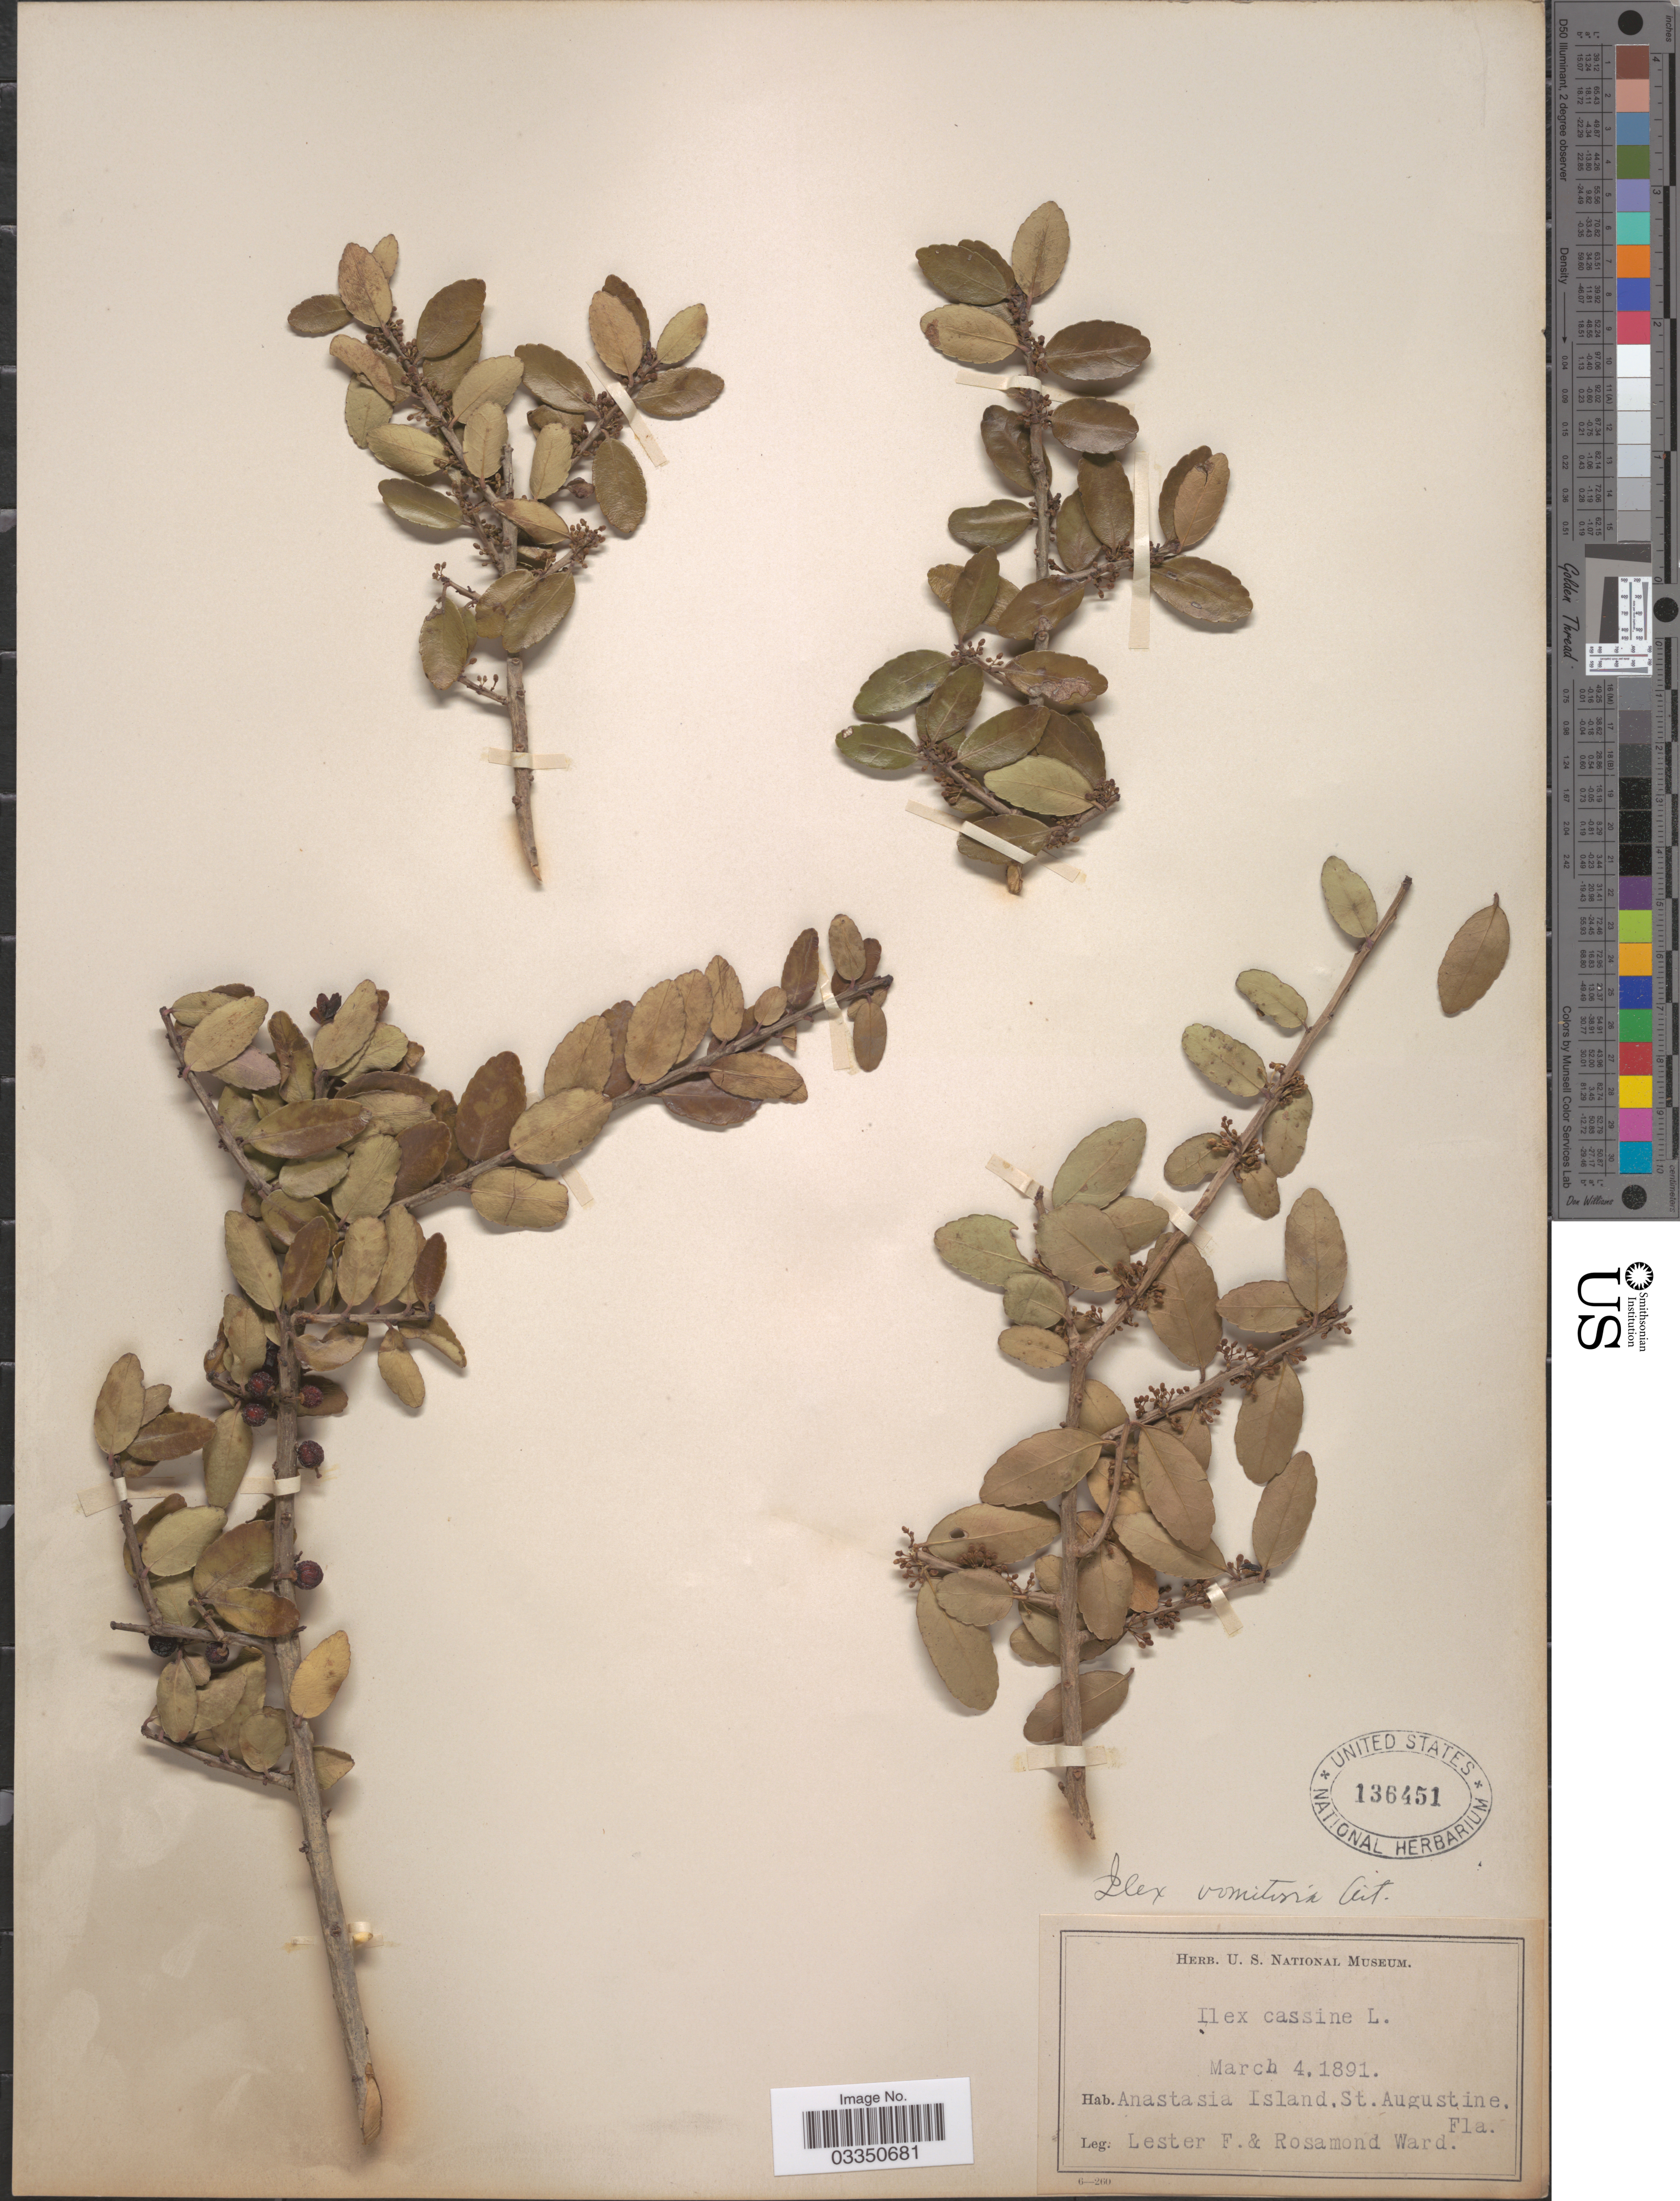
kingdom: Plantae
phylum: Tracheophyta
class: Magnoliopsida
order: Aquifoliales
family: Aquifoliaceae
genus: Ilex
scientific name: Ilex vomitoria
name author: Aiton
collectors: L. F. Ward & R. Ward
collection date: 1891-03-04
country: United States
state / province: Florida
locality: Anastasia Island, St. Augustine.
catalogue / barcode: US 136451